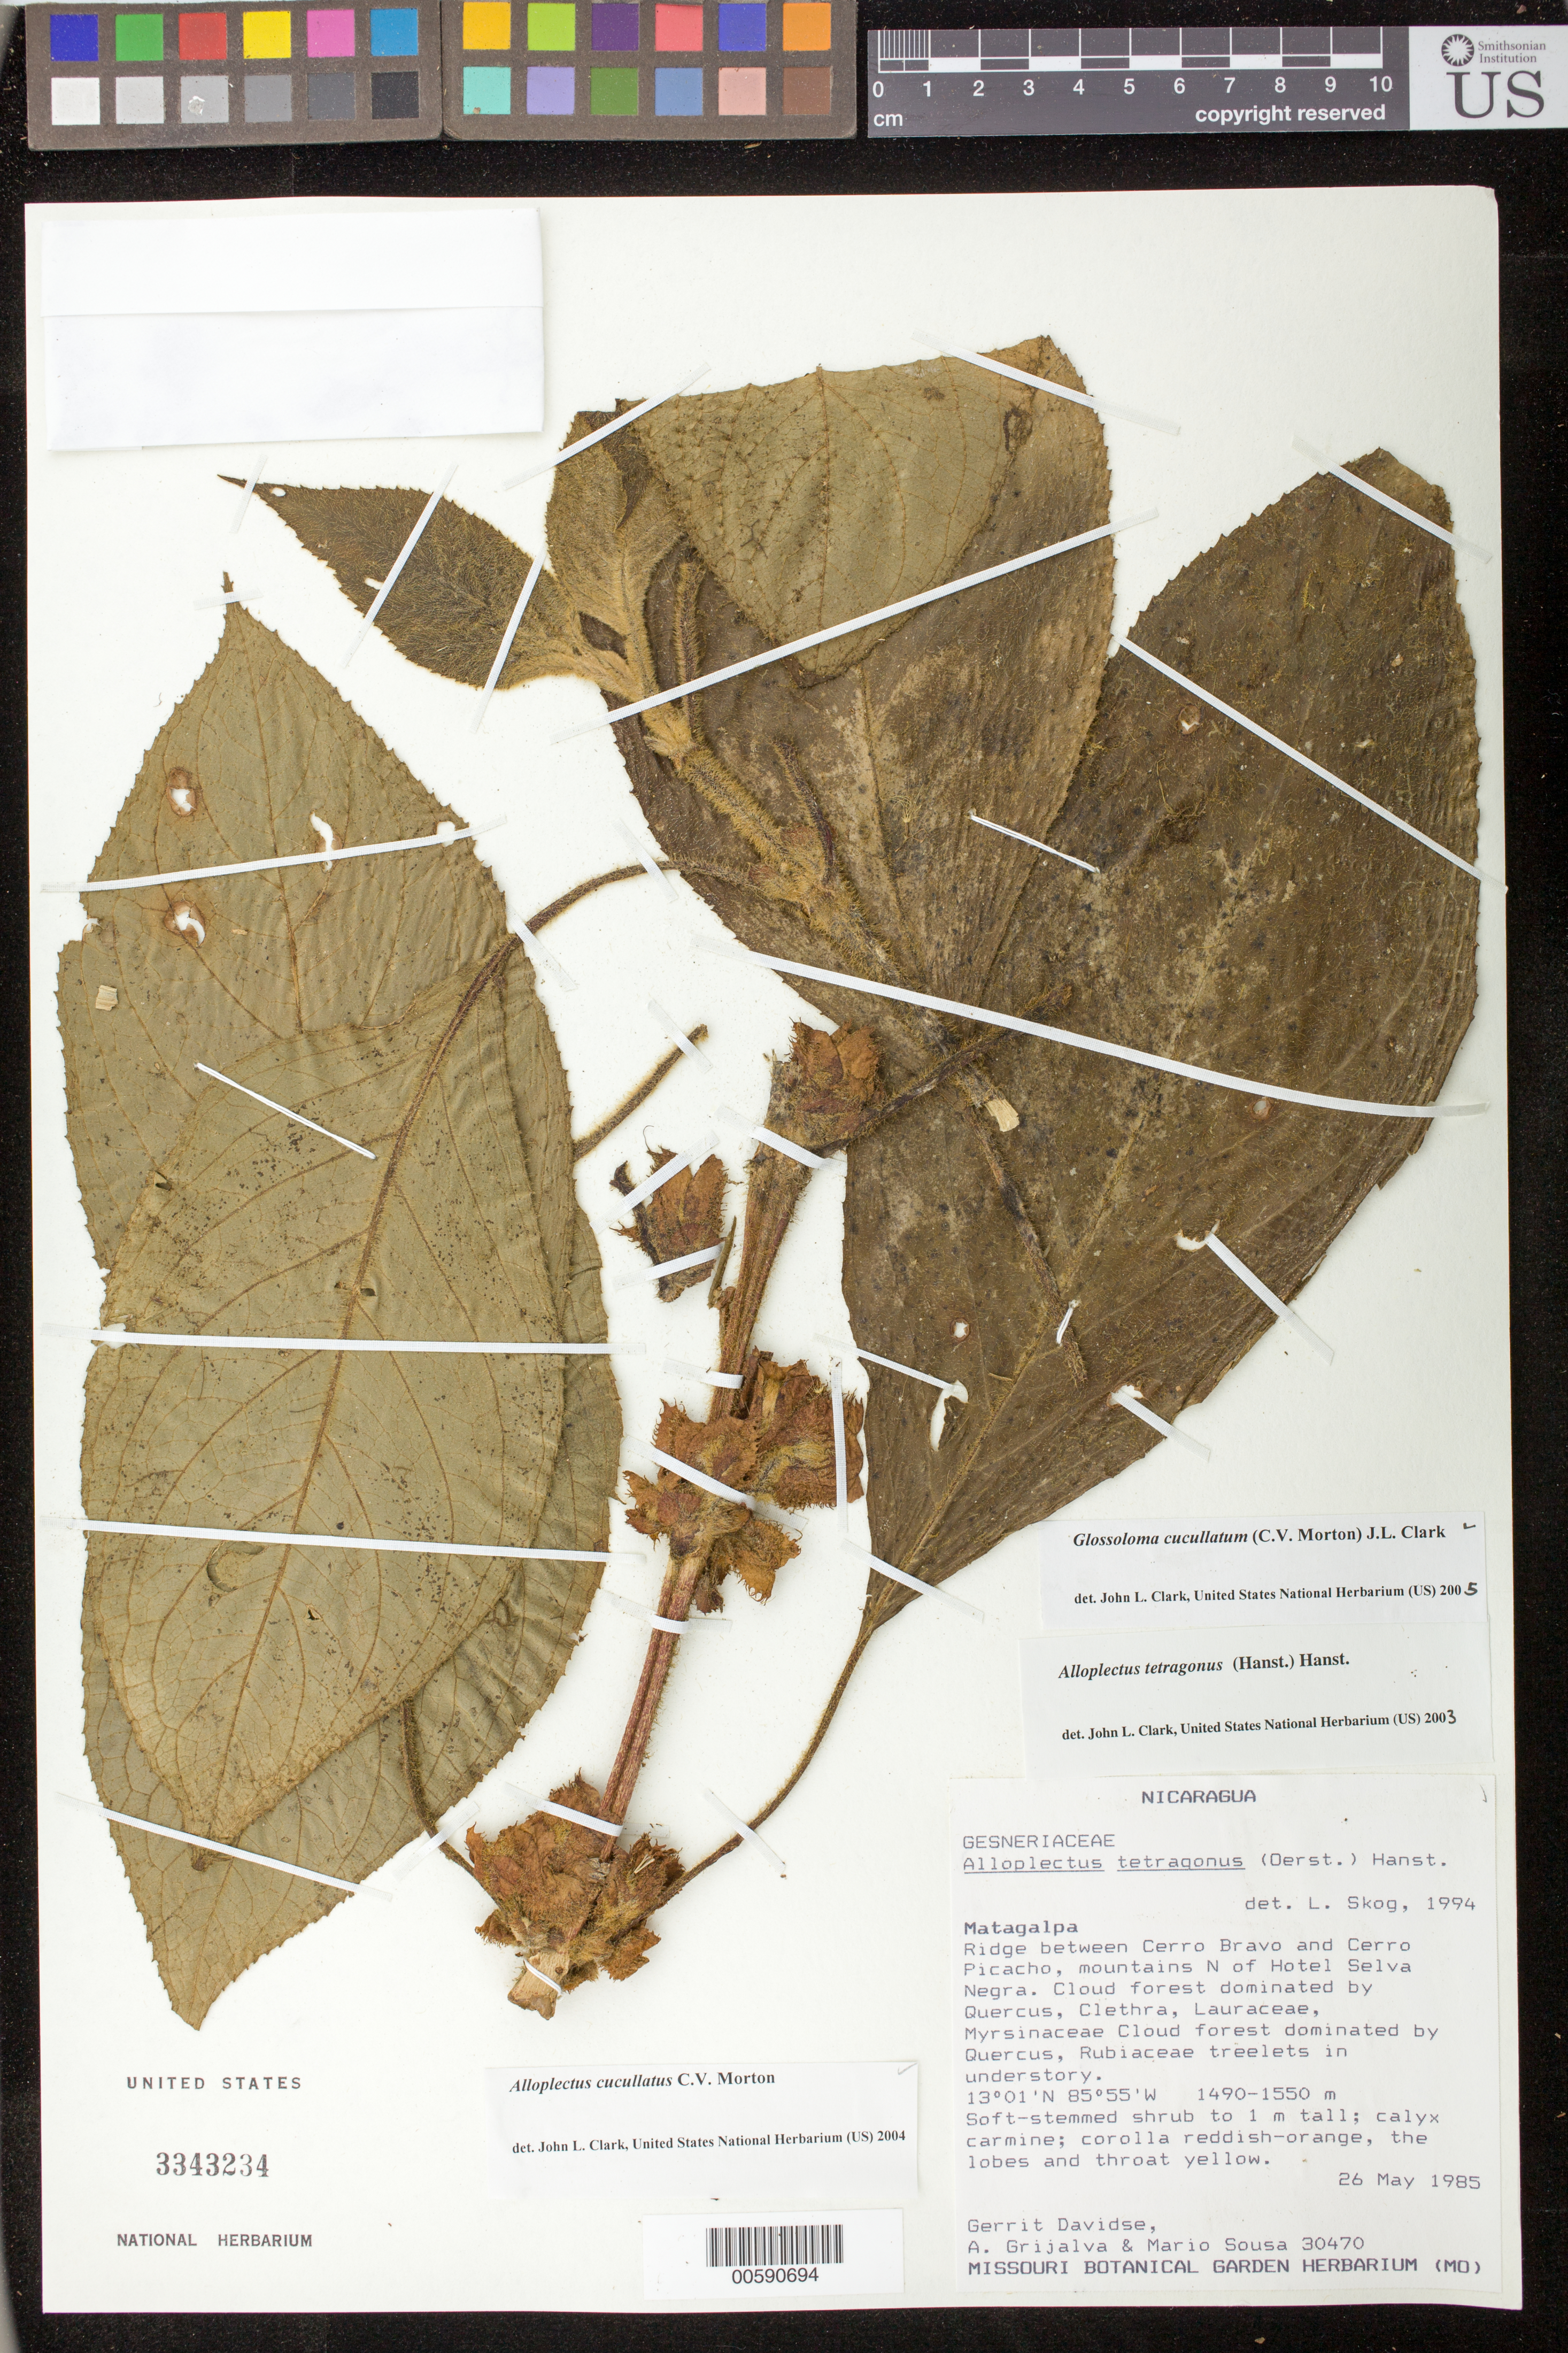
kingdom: Plantae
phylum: Tracheophyta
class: Magnoliopsida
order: Lamiales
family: Gesneriaceae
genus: Glossoloma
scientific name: Glossoloma cucullatum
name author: (C.V. Morton) J.L. Clark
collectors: G. Davidse, A. Grijalva P. & M. Sousa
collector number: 30470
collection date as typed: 26 May 1985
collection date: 1985-05-26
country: Nicaragua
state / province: Matagalpa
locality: Ridge between Cerro Bravo and Cerro Picacho, mountains N of Hotel Selva Negra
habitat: Cloud forest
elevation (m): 1490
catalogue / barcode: US 3343234